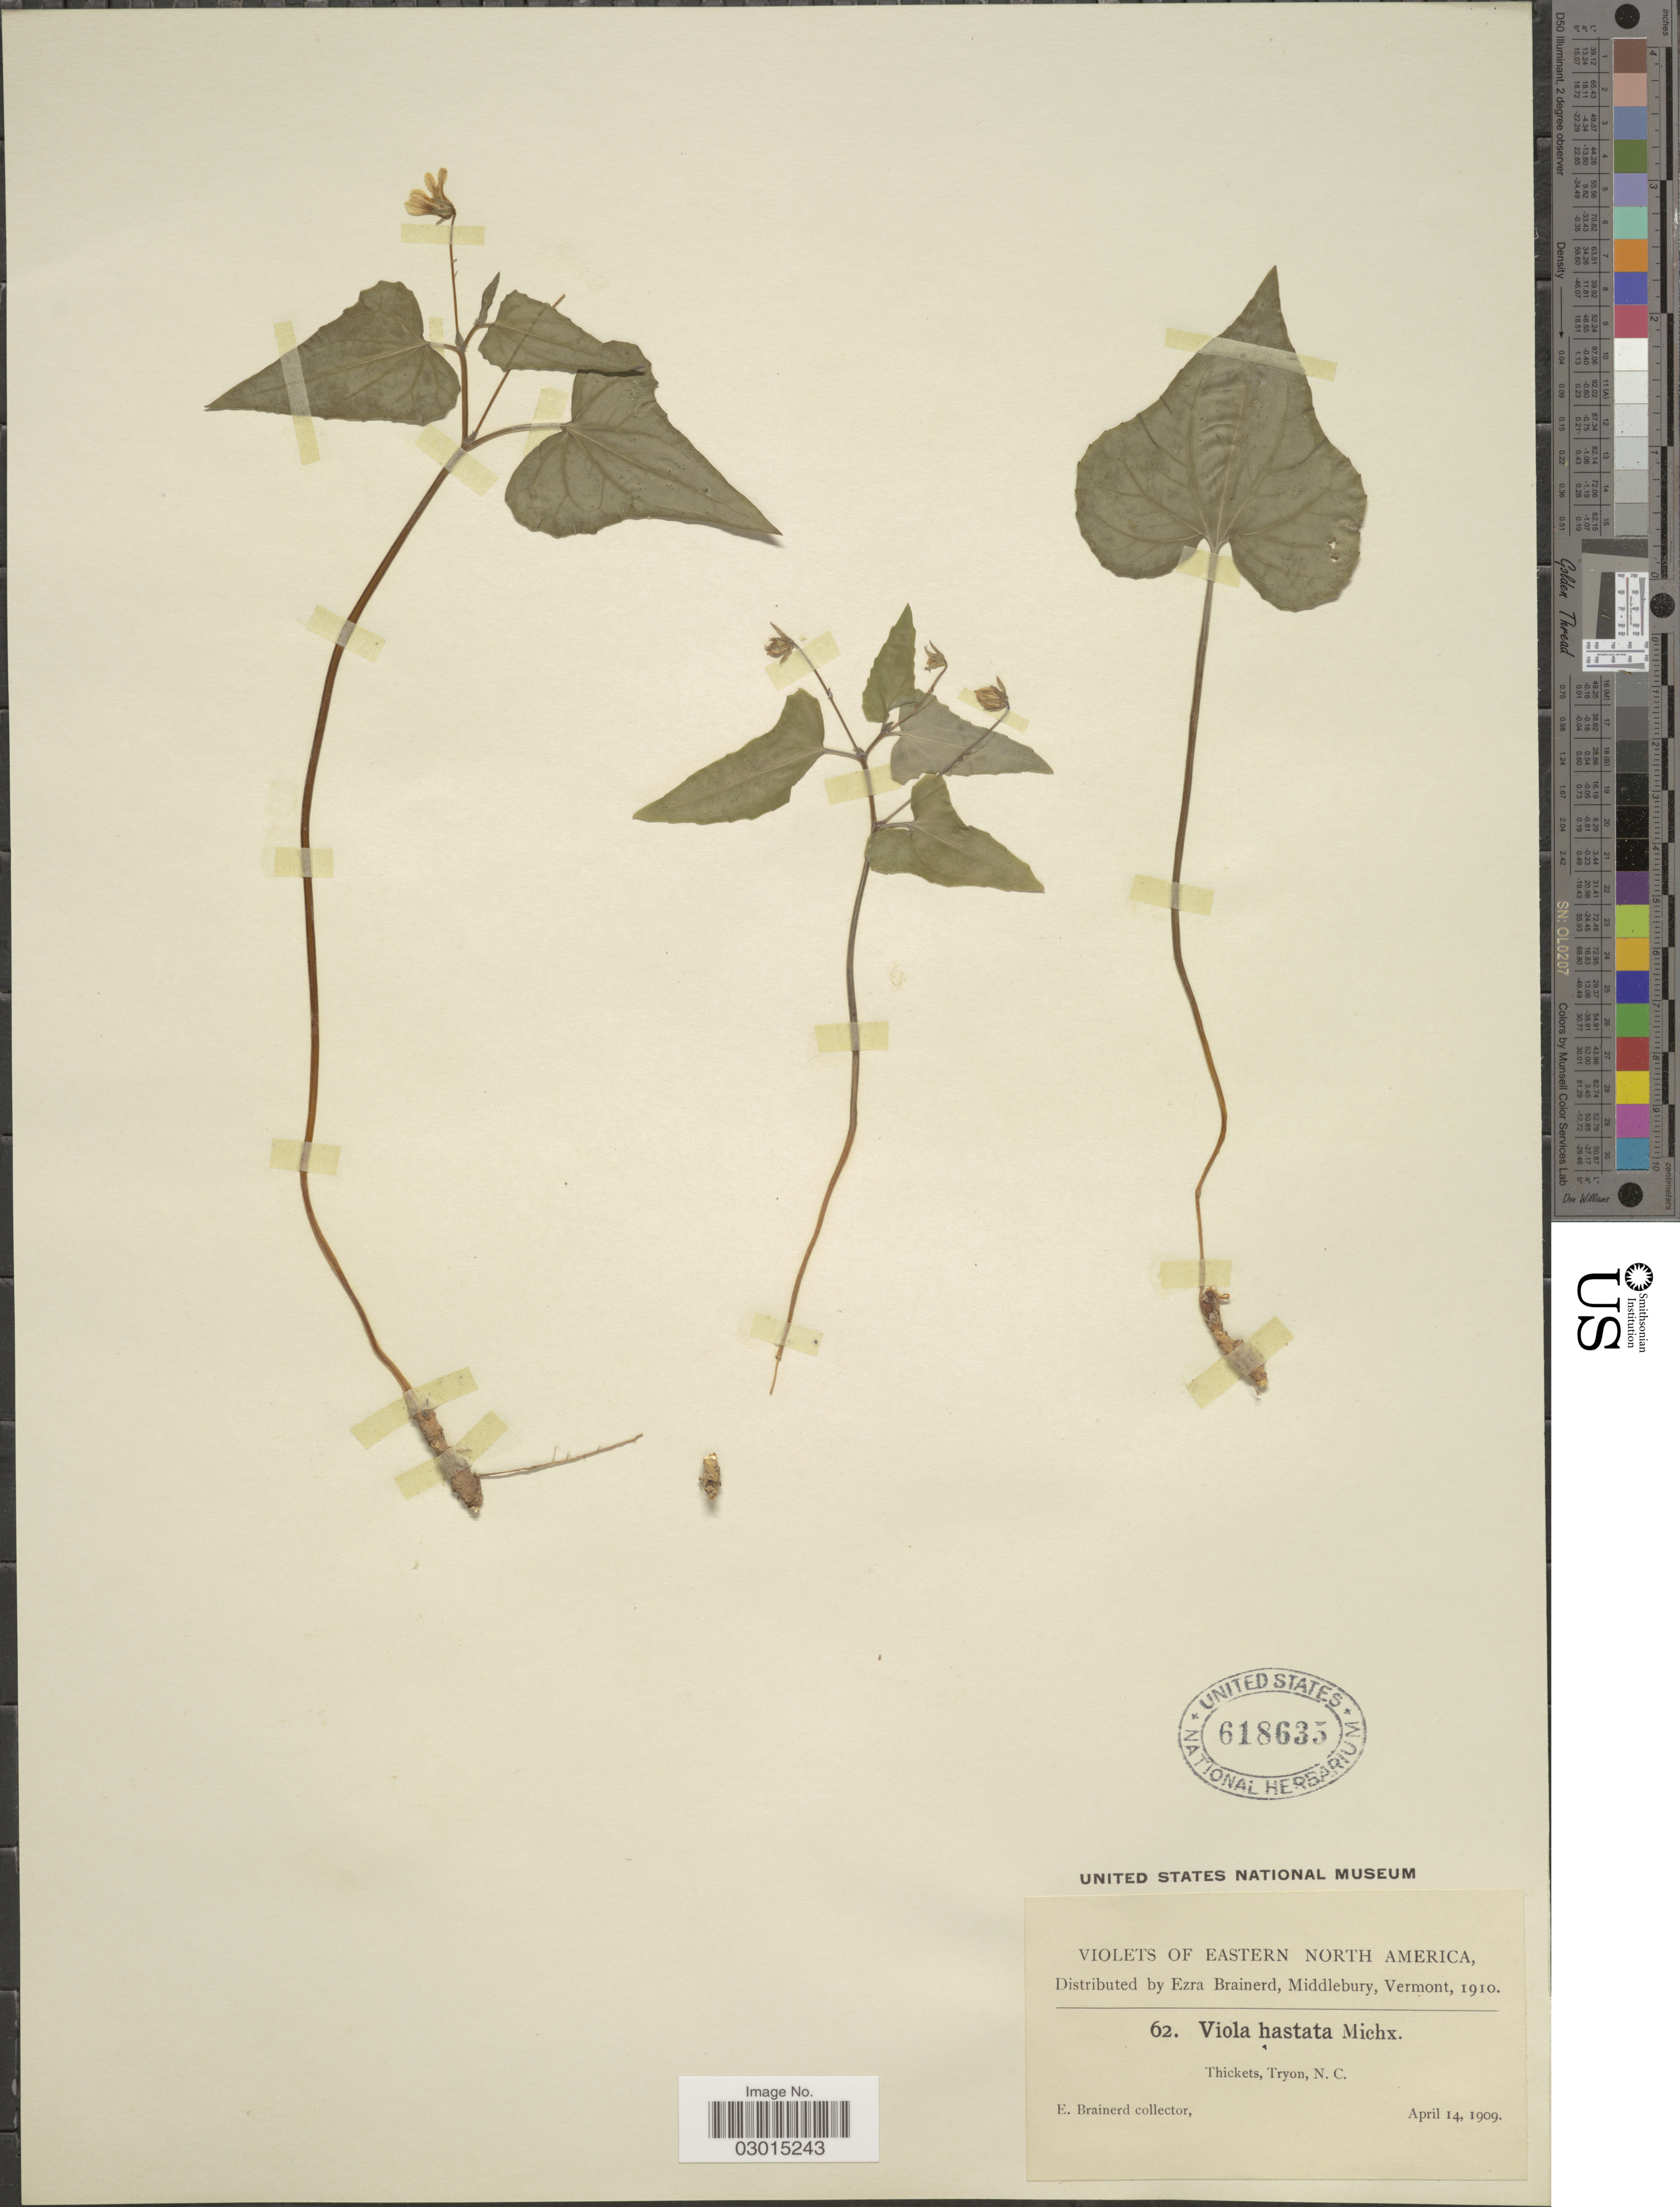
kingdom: Plantae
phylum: Tracheophyta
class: Magnoliopsida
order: Malpighiales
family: Violaceae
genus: Viola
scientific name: Viola hastata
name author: Michx.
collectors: E. Brainerd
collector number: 62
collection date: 1909-04-14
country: United States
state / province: North Carolina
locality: Eastern North America. Thickets, Tryon, N.C.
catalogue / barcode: US 618635